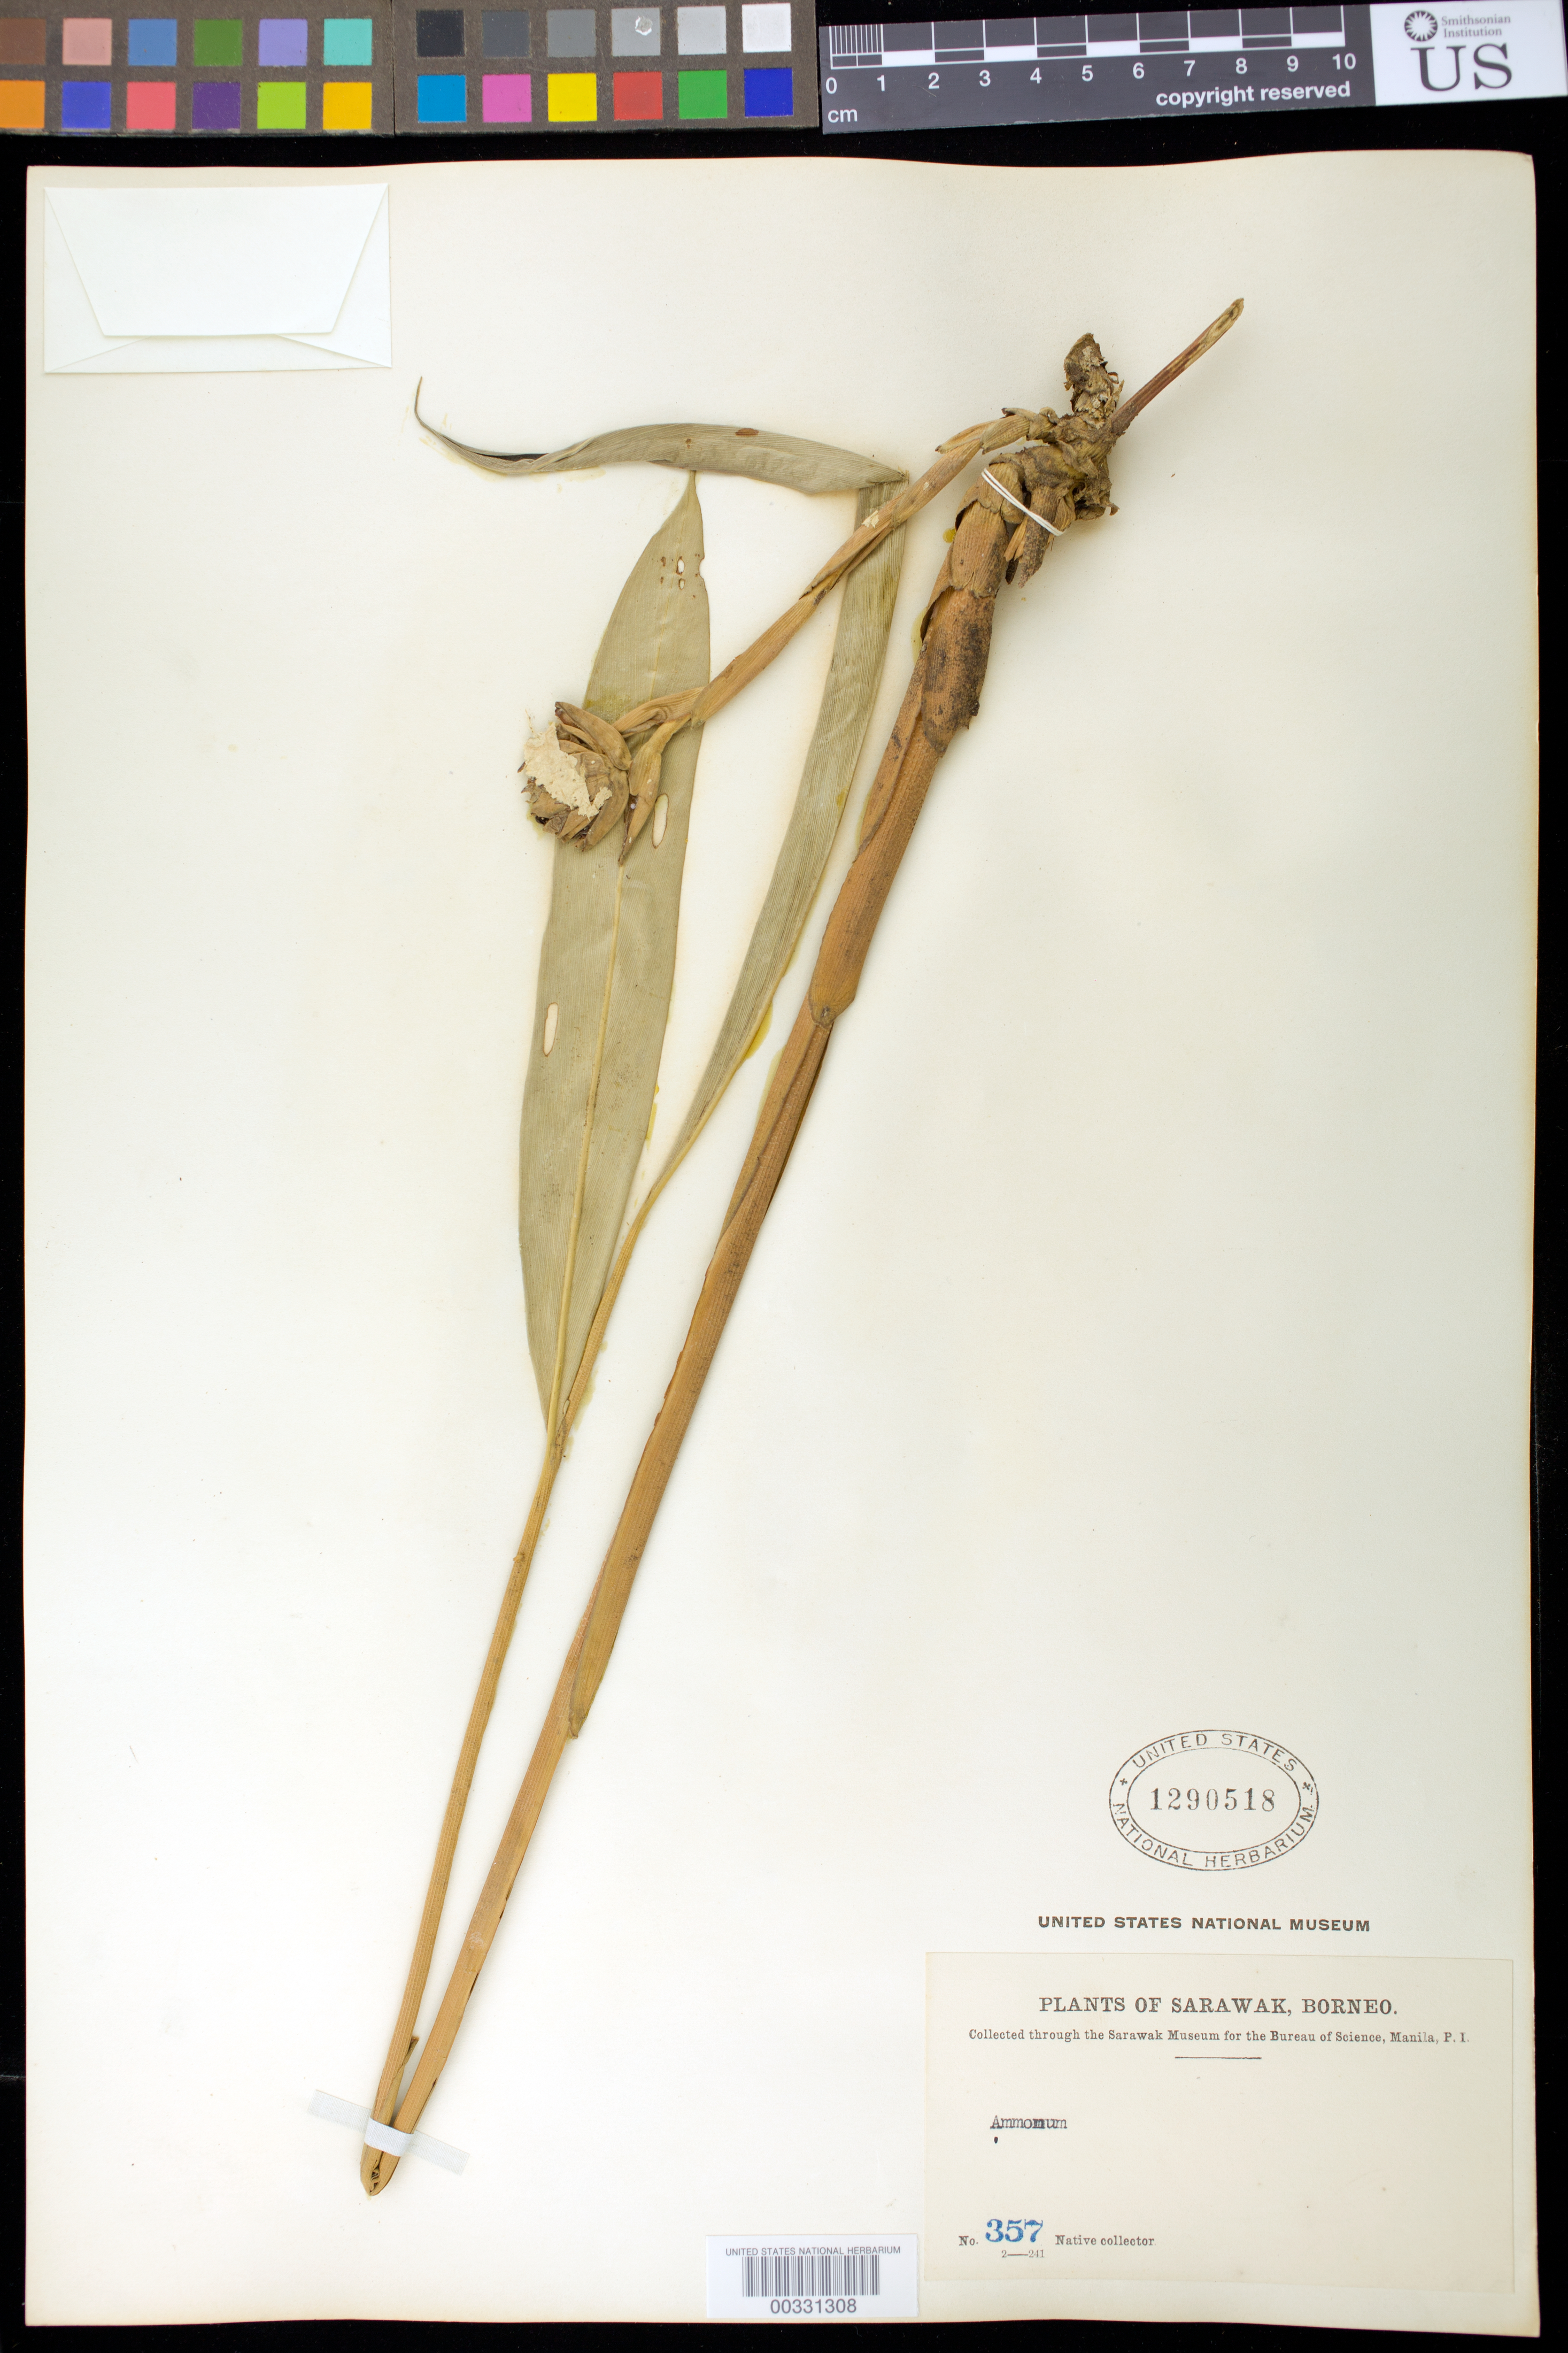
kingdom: Plantae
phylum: Tracheophyta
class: Liliopsida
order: Zingiberales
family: Zingiberaceae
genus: Amomum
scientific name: Amomum sp.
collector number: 357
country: Malaysia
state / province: Sarawak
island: Borneo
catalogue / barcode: US 1290518